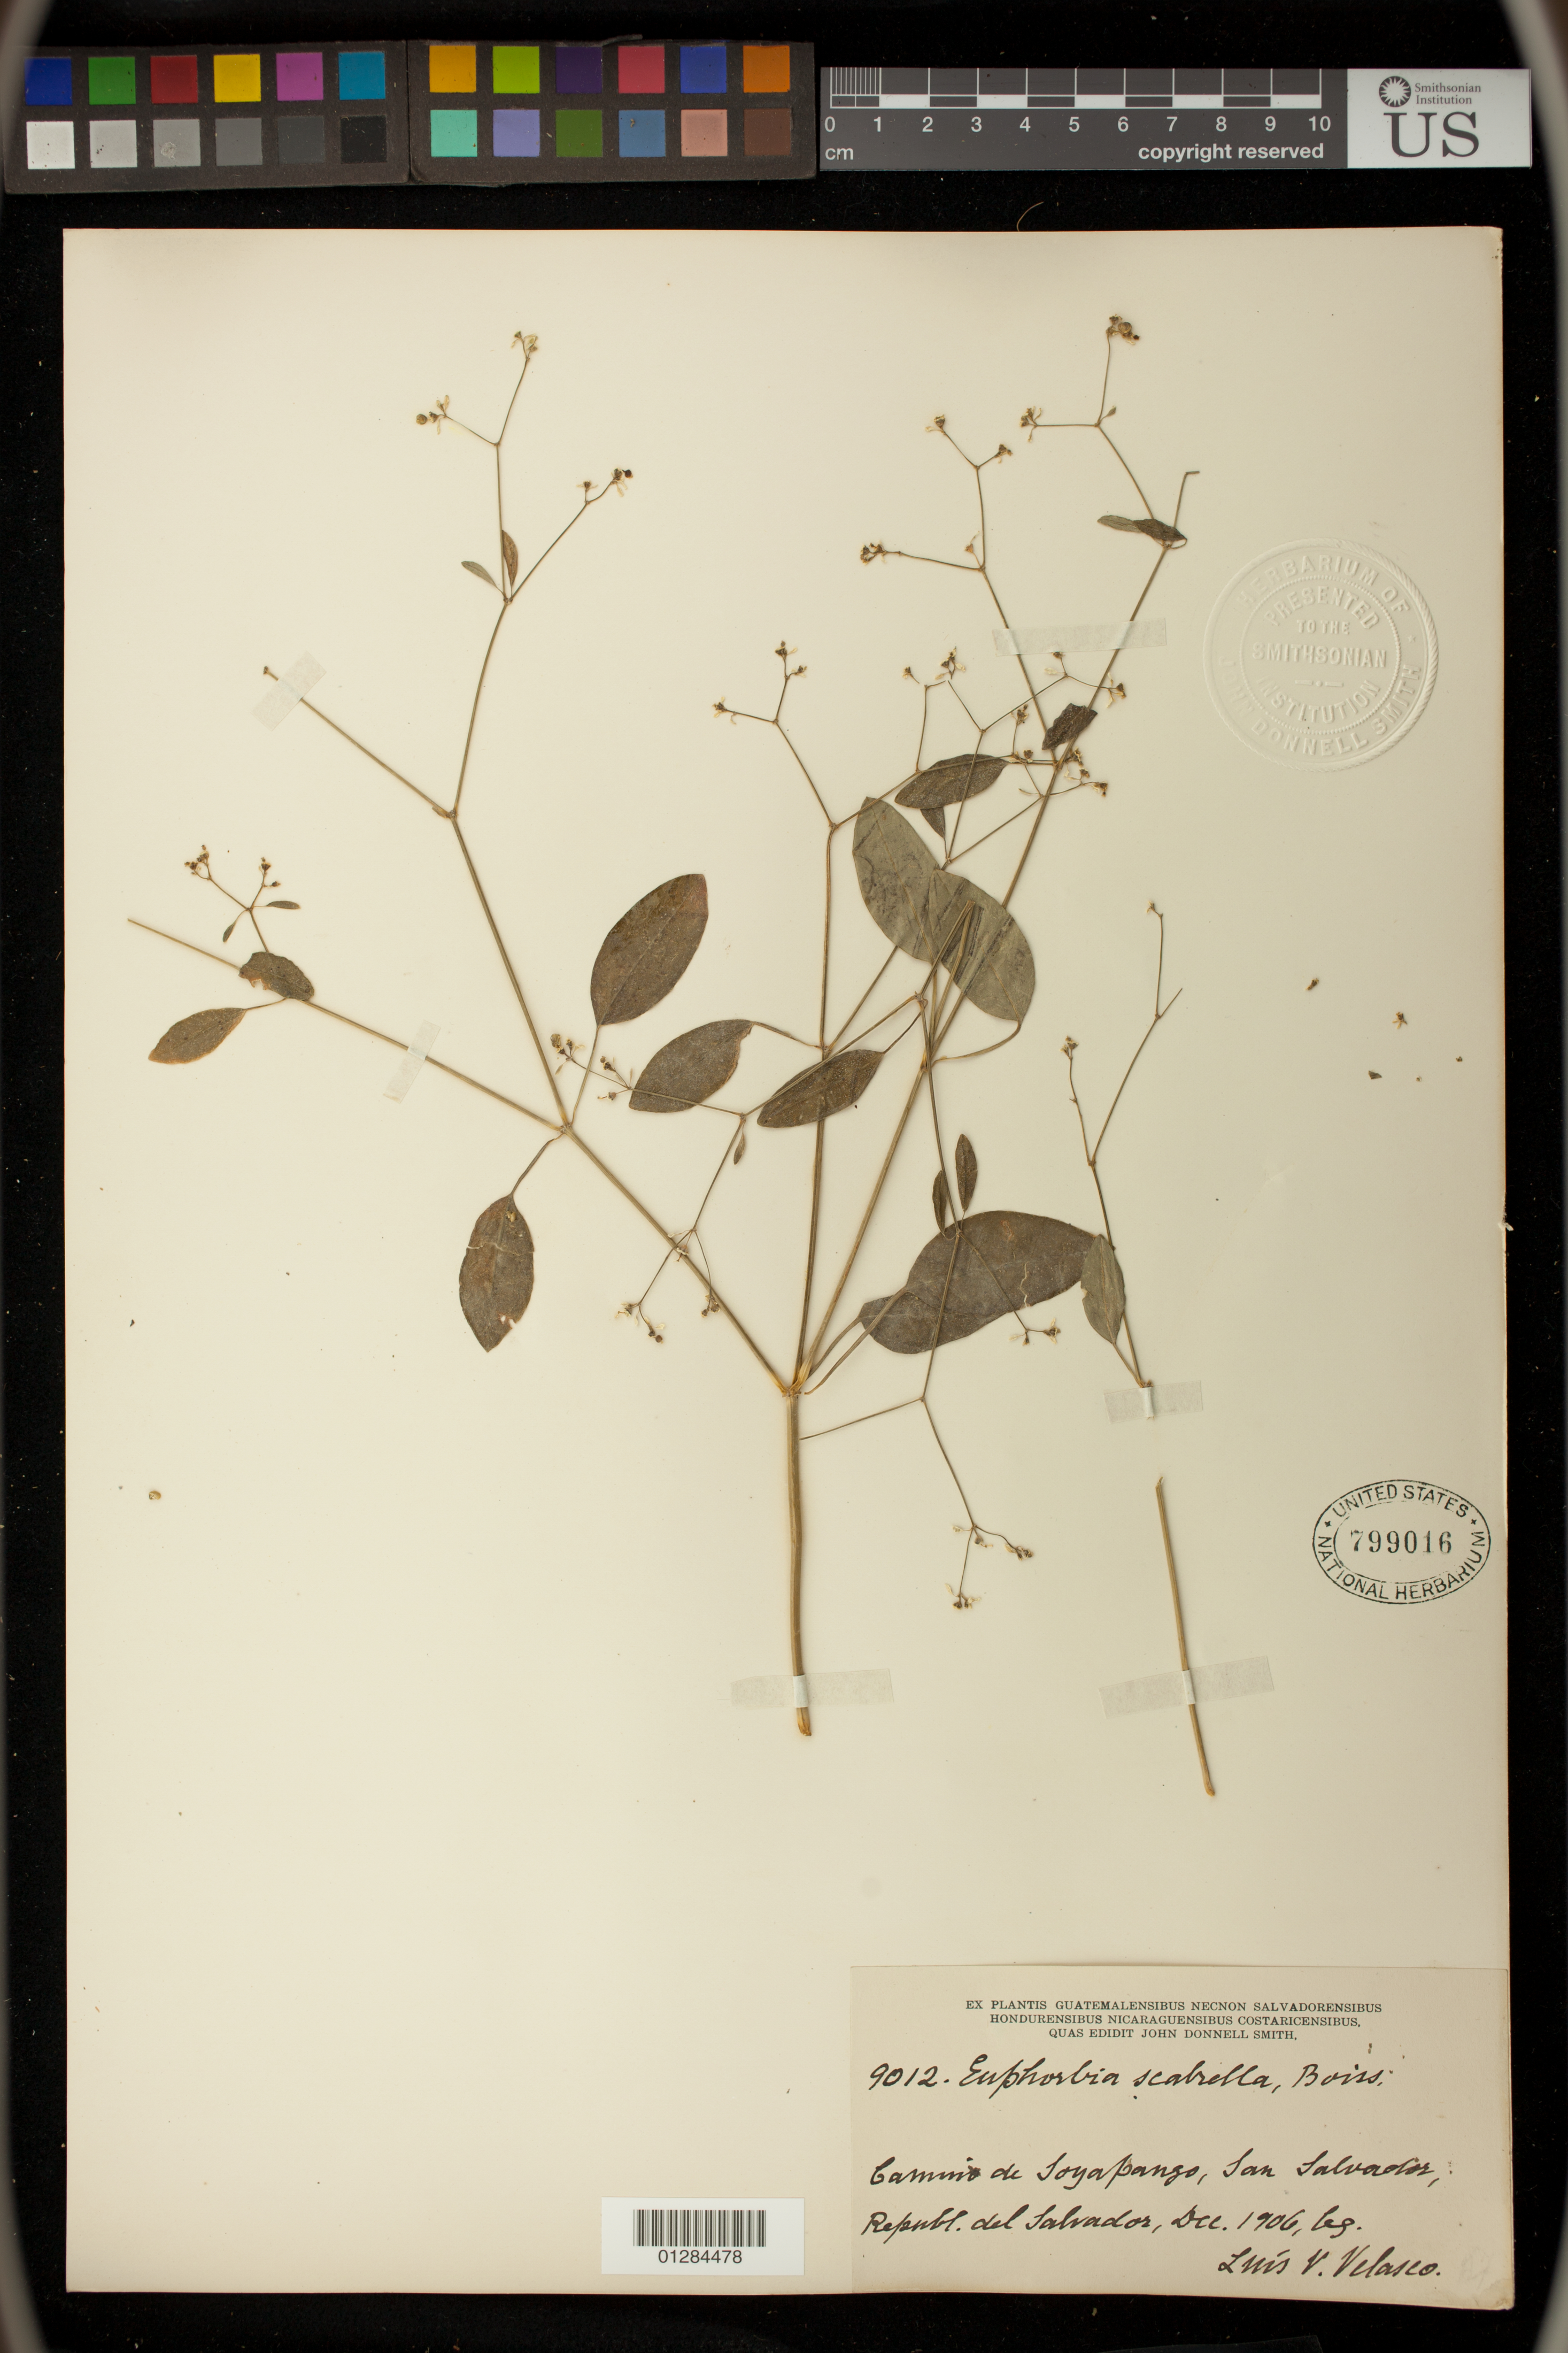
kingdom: Plantae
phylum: Tracheophyta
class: Magnoliopsida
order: Malpighiales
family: Euphorbiaceae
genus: Euphorbia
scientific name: Euphorbia triphylla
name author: (Klotzsch & Garcke) Oudejans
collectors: L. Velasco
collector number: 9012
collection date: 1906-12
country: El Salvador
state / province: San Salvador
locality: Camino de Soyapango, San Salvador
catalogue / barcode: US 799016